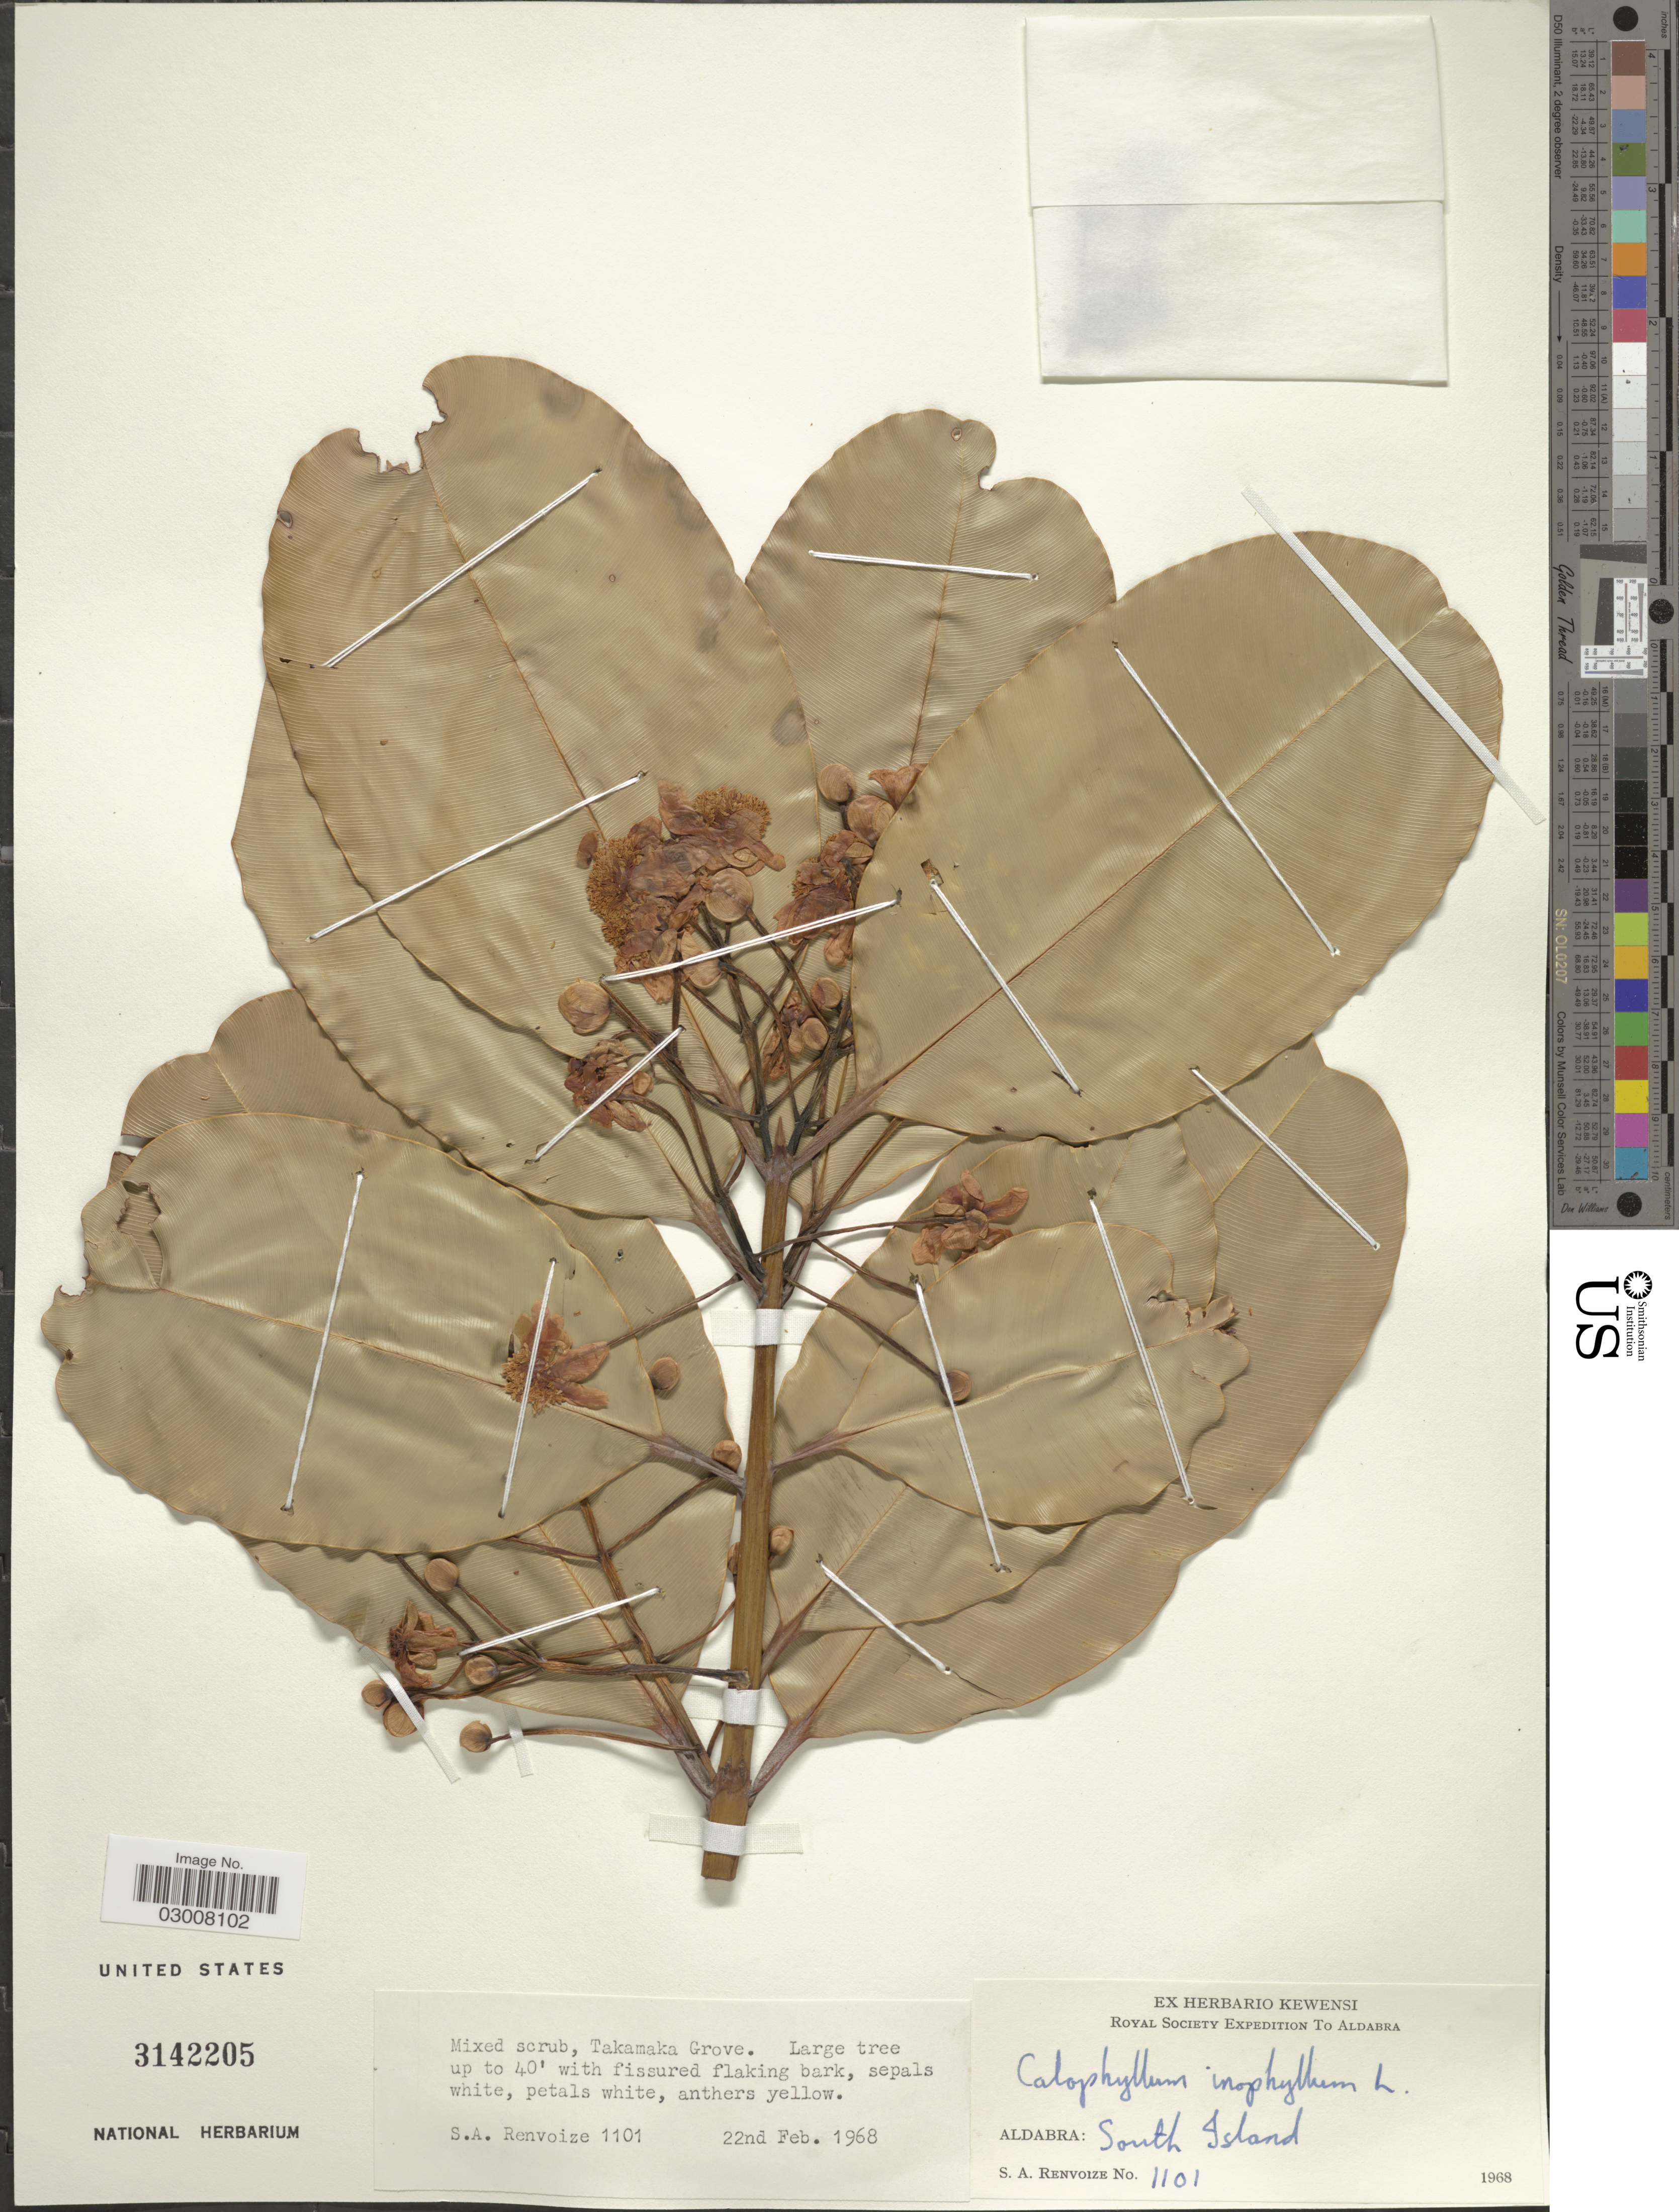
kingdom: Plantae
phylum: Tracheophyta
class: Magnoliopsida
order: Malpighiales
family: Calophyllaceae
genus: Calophyllum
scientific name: Calophyllum inophyllum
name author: L.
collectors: S. A. Renvoize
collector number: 1101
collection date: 1968-02-22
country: Seychelles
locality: Aldabra: South Island, Takamaka Grove.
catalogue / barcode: US 3142205